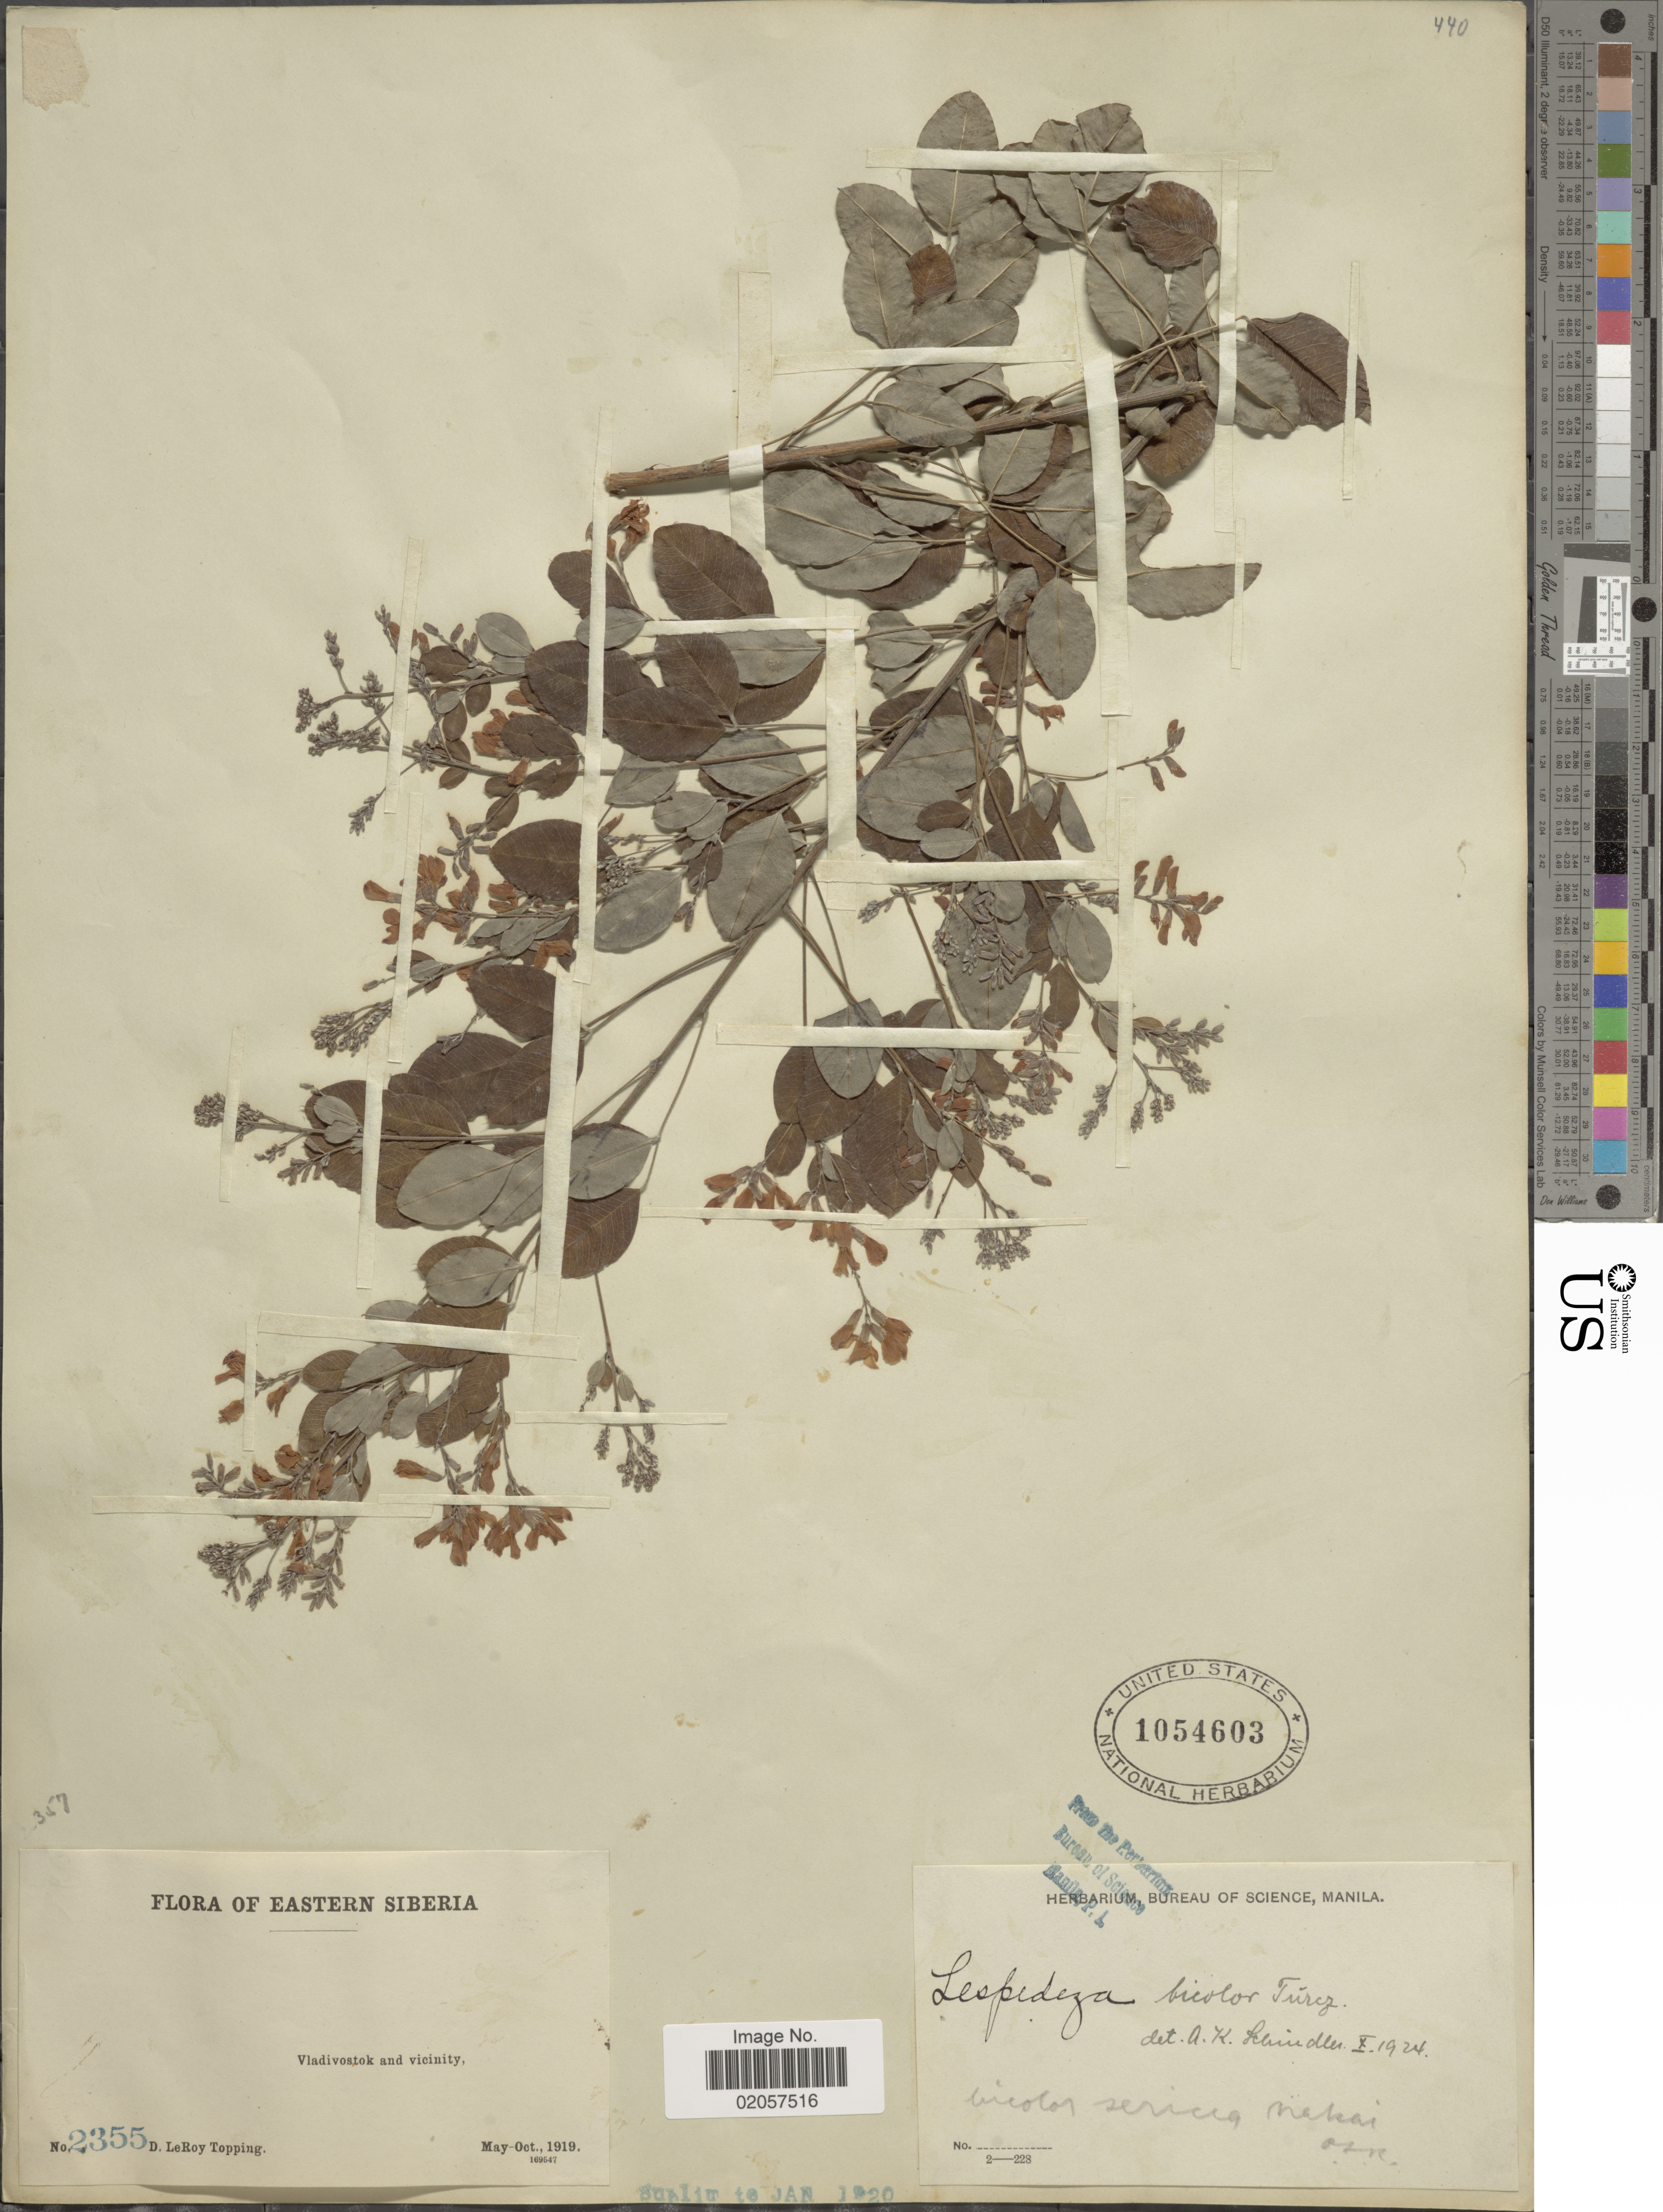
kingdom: Plantae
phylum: Tracheophyta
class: Magnoliopsida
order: Fabales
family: Fabaceae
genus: Lespedeza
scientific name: Lespedeza bicolor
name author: Turcz.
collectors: D. L. Topping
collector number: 2355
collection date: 1919-05/1919-10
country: Russian Federation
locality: Eastern Siberia, Vladivostok and vicinity.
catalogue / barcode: US 1054603